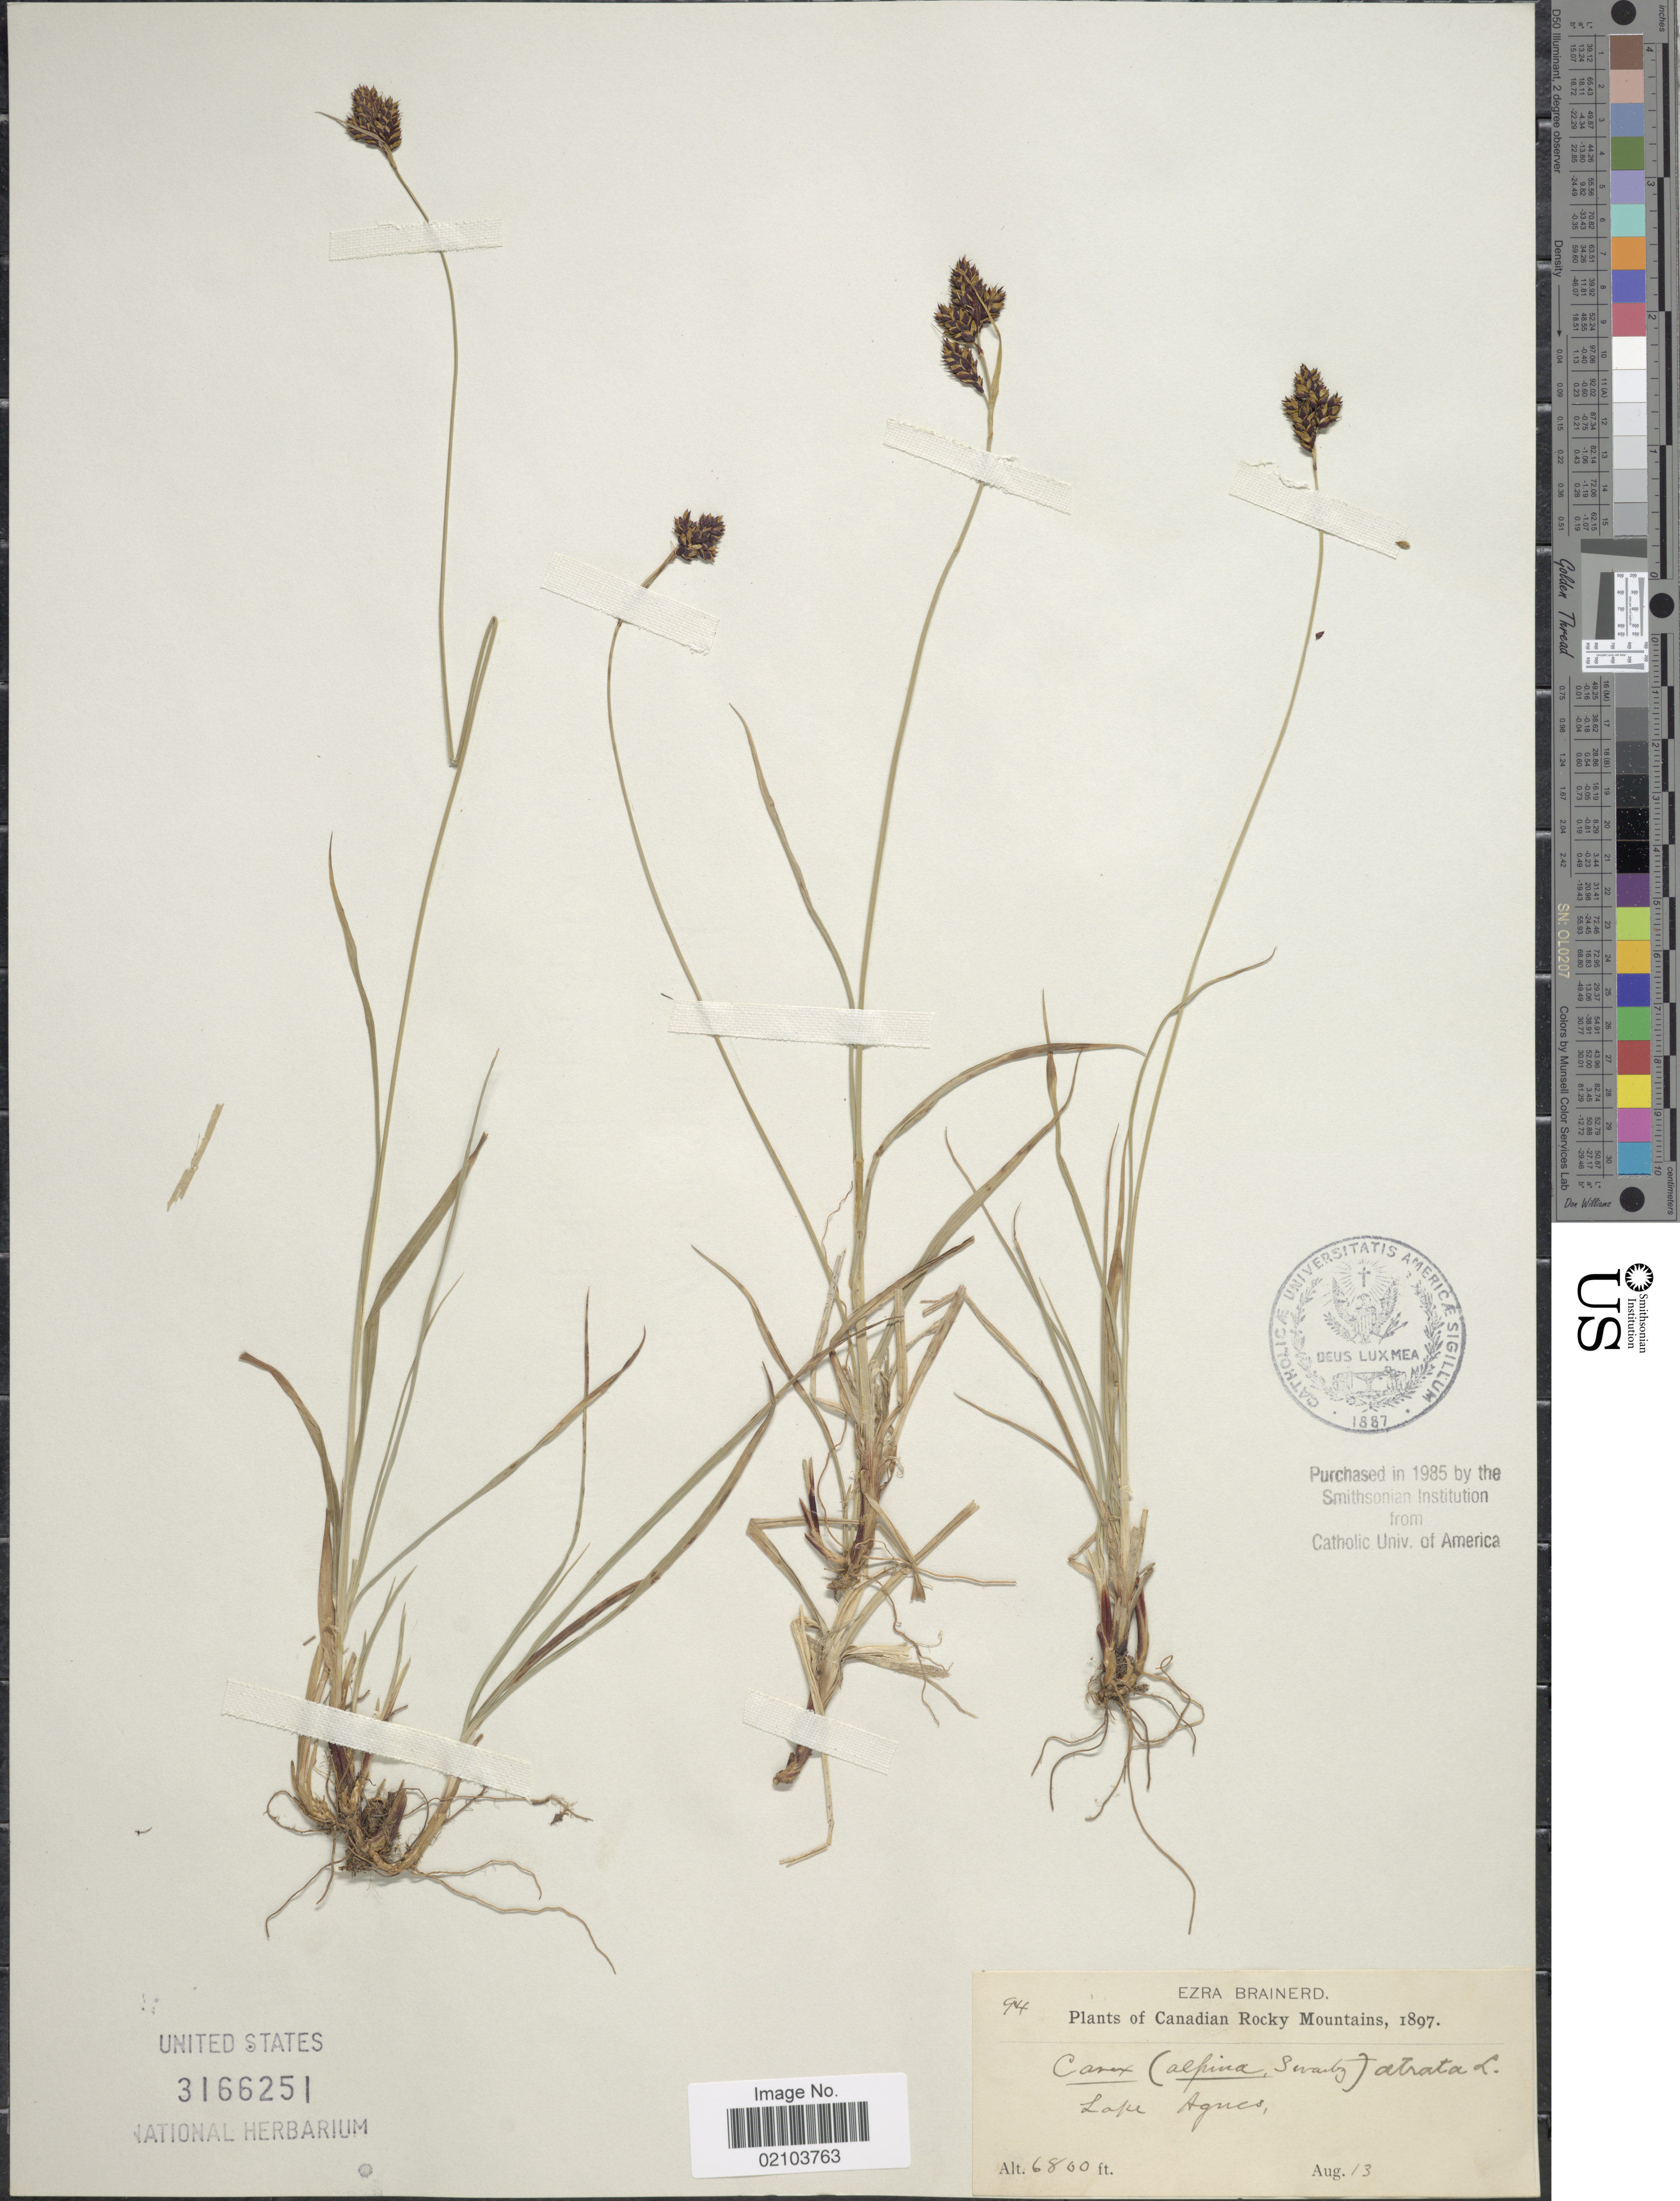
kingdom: Plantae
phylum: Tracheophyta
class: Liliopsida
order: Poales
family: Cyperaceae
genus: Carex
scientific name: Carex atrata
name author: L.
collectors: E. Brainerd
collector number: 94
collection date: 1897-08-13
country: Canada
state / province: Alberta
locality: Canadian Rocky Mountains. Lake Agnes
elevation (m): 2073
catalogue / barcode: US 3166251